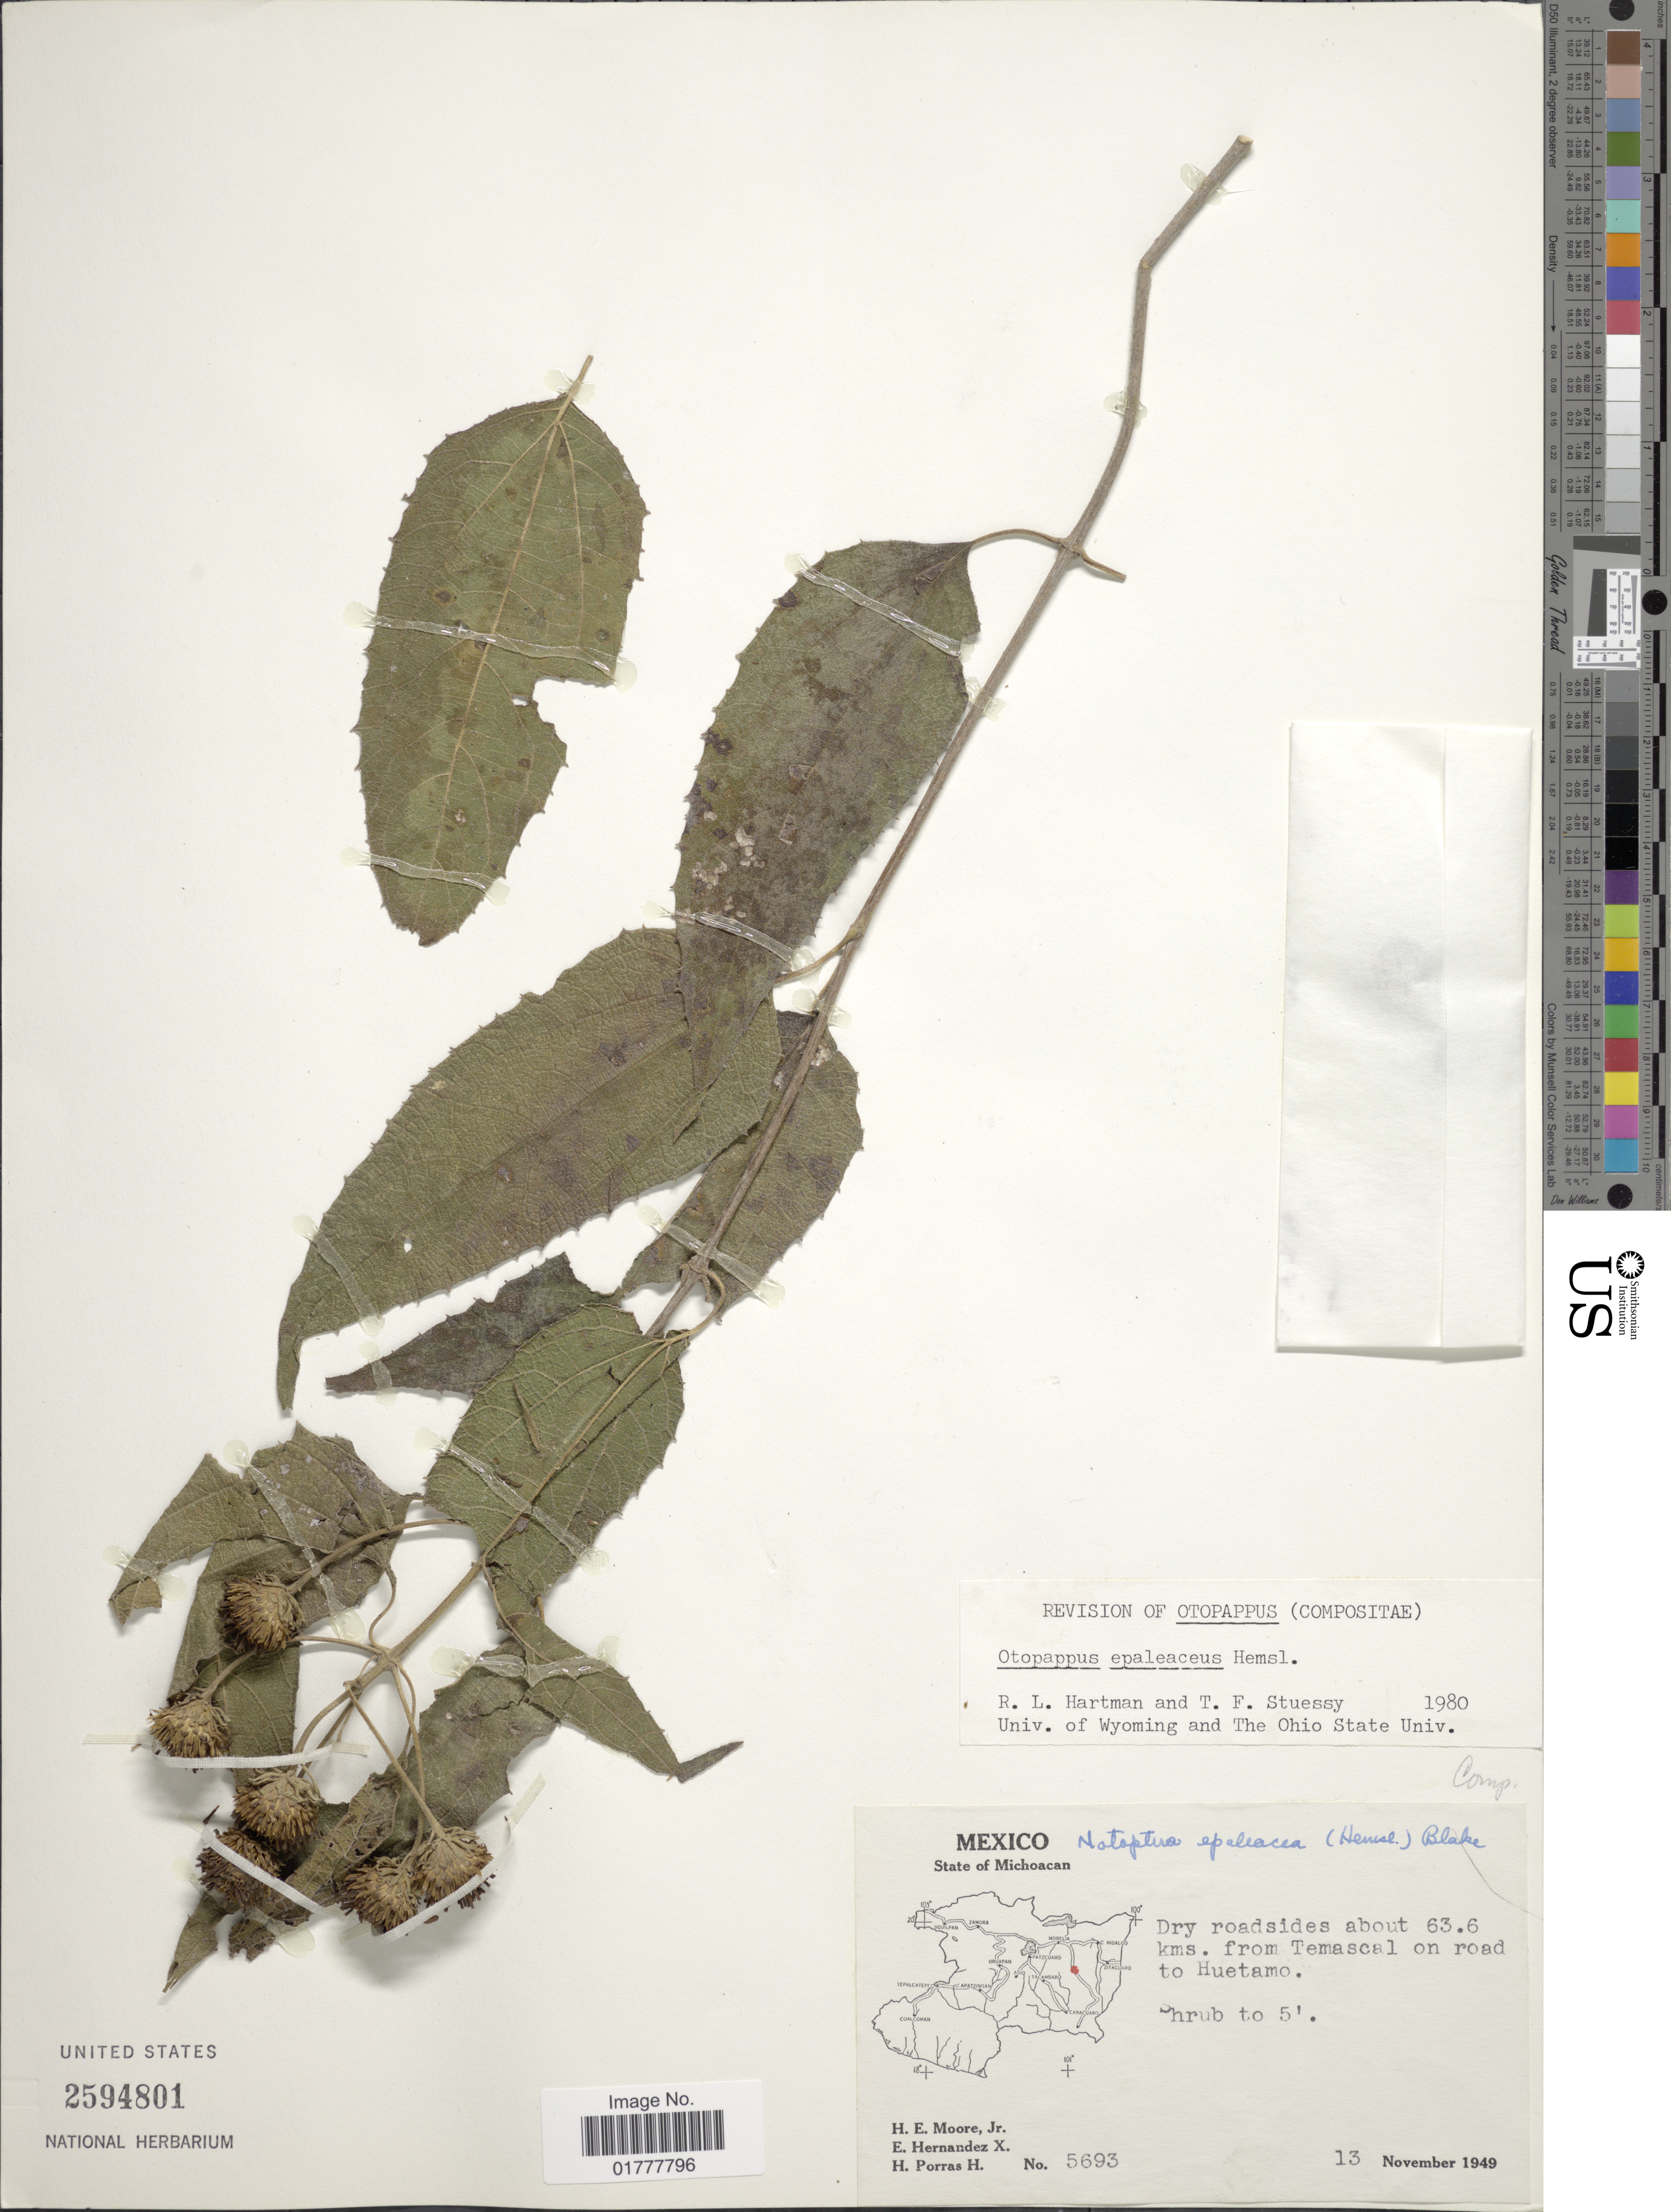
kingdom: Plantae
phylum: Tracheophyta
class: Magnoliopsida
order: Asterales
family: Asteraceae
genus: Otopappus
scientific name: Otopappus epaleaceus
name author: Hemsl.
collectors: H. Moore, E. Hernandez X. & H. Porras-H.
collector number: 5693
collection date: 1949-11-13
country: Mexico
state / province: Michoacán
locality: State of Michoacan, about 63.6 kms. from Temascal on road to Huetamo.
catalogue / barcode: US 2594801